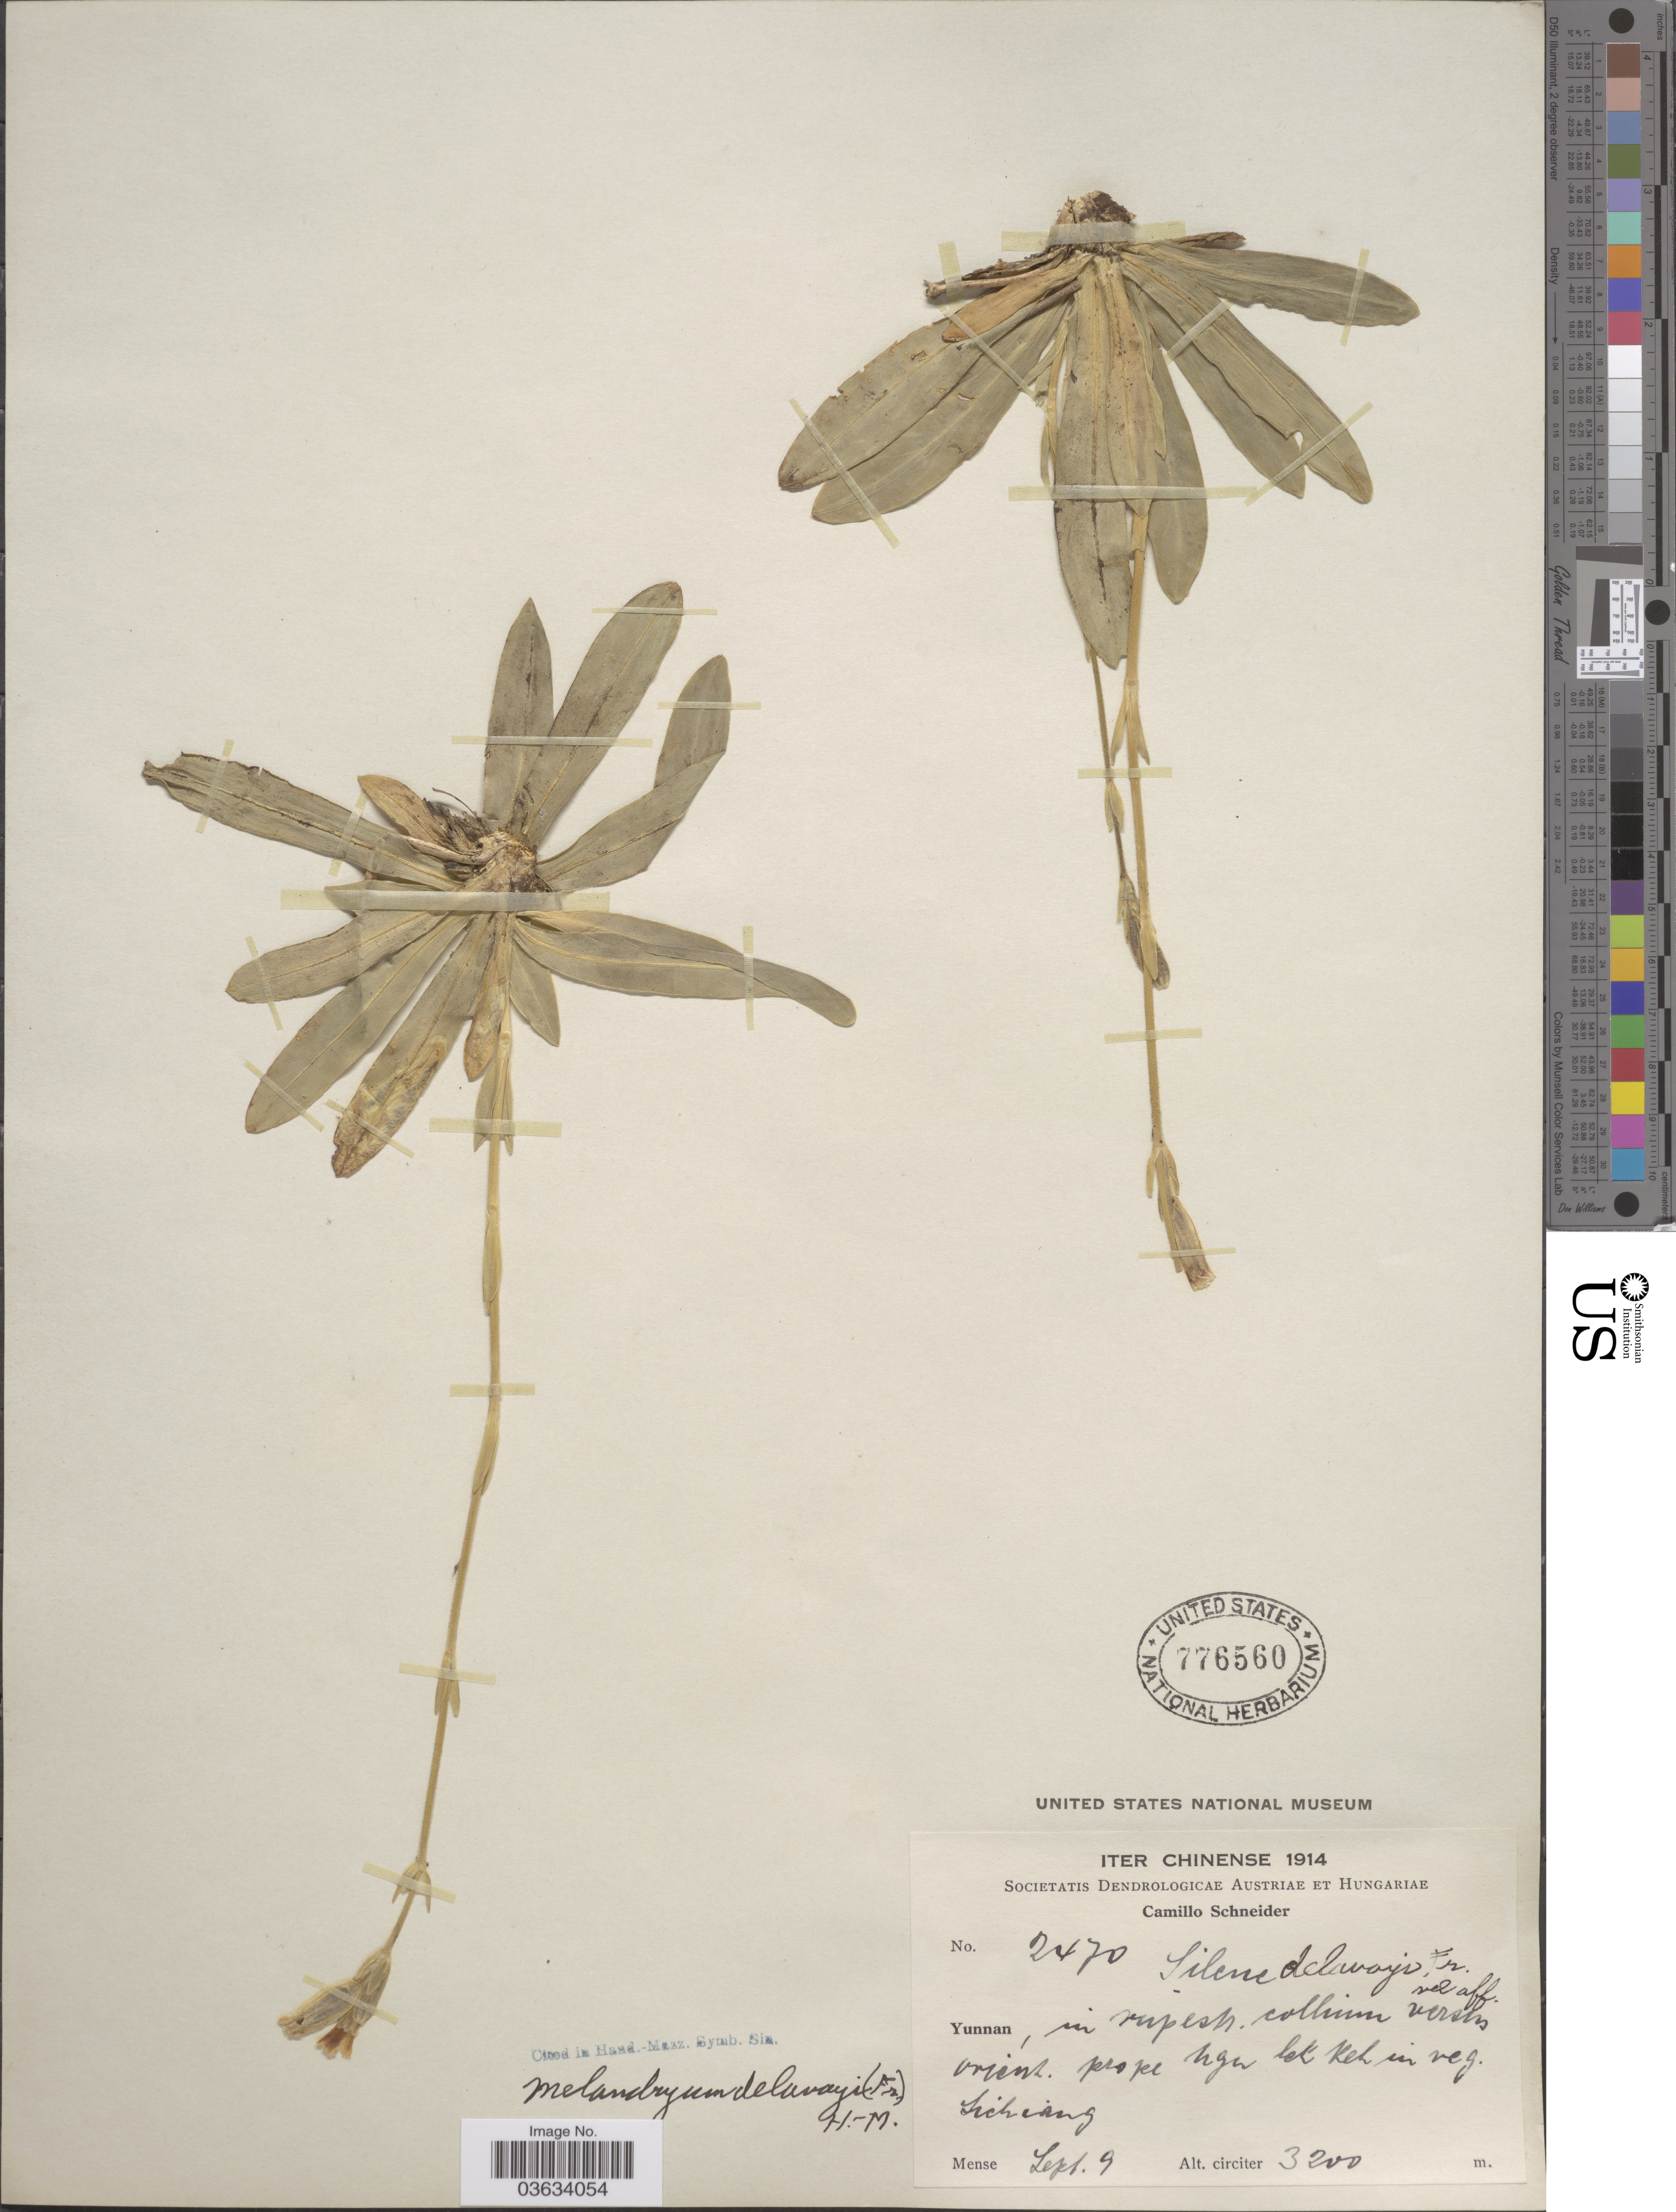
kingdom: Plantae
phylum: Tracheophyta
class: Magnoliopsida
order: Caryophyllales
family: Caryophyllaceae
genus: Silene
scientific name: Silene delavayi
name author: Franch.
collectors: C. K. Schneider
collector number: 2470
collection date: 1914-09-09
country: China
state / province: Yunnan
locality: In rupestr. collium versus orient. prope Ugu [interpreted] Lot [interpreted] Keh in reg. Lichiang.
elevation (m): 3200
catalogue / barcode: US 776560